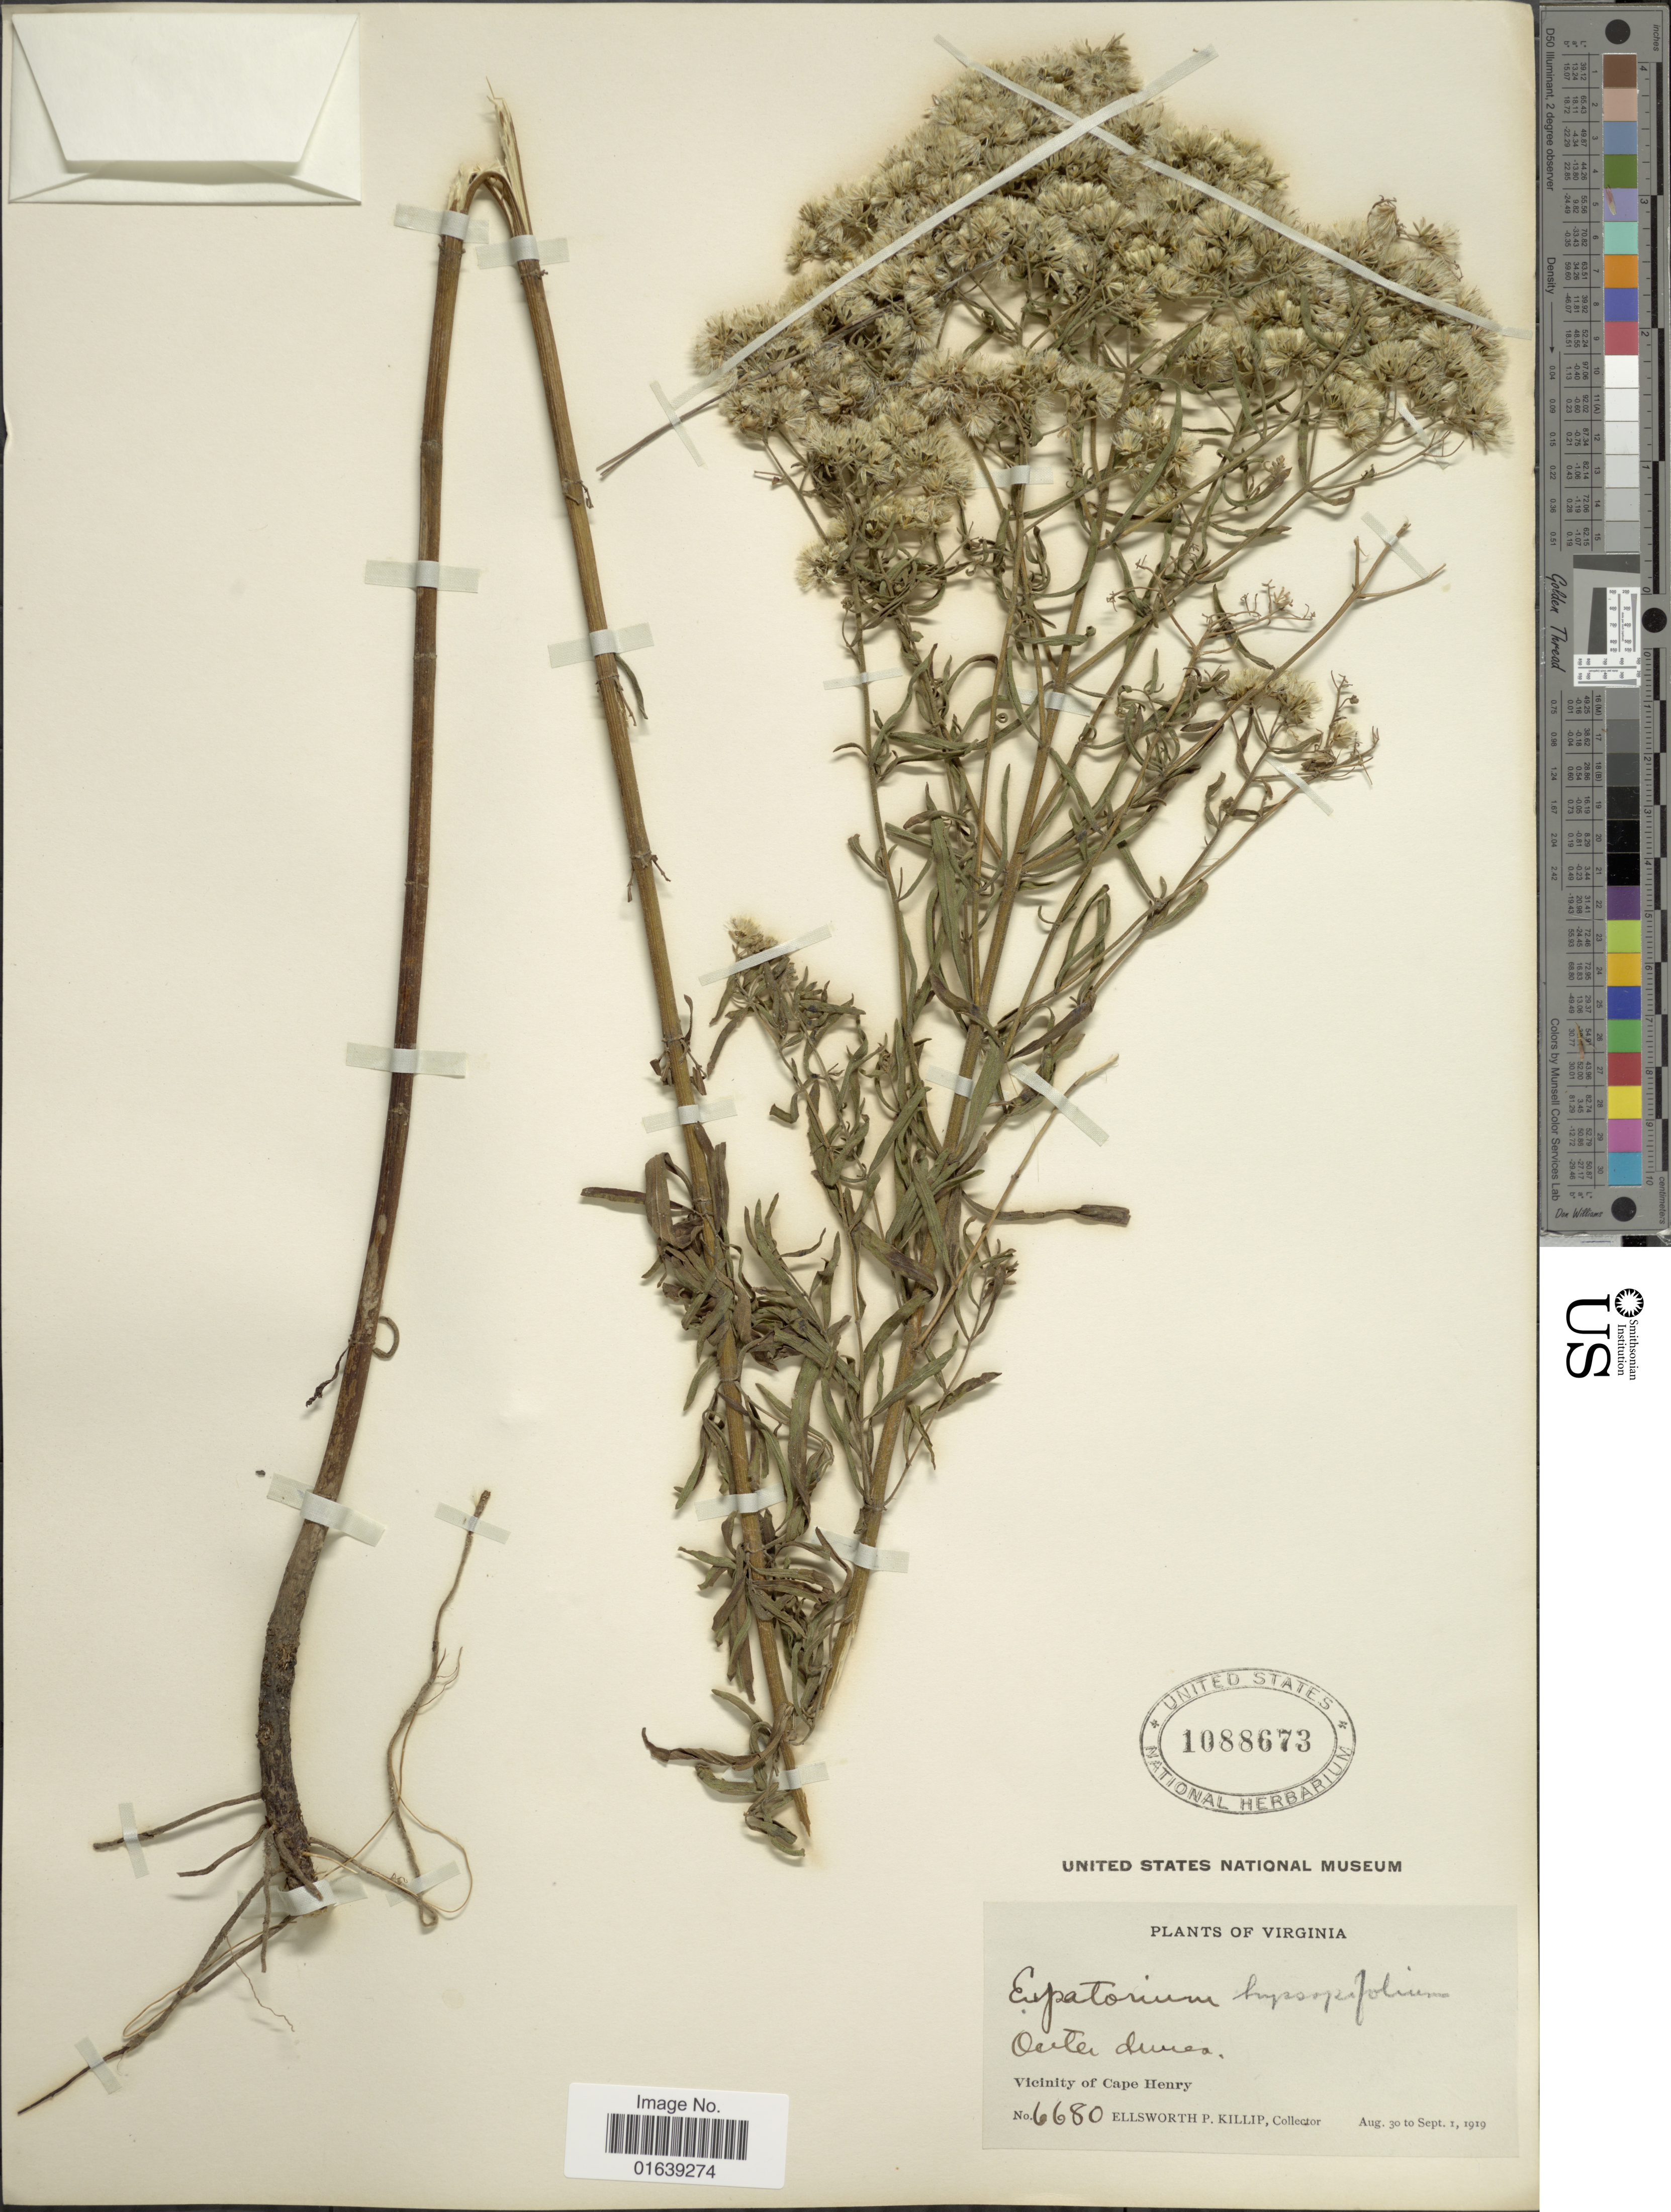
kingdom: Plantae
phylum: Tracheophyta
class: Magnoliopsida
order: Asterales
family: Asteraceae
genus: Eupatorium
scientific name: Eupatorium hyssopifolium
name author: L.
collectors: E. P. Killip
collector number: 6680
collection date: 1919-08-30/1919-09-01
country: United States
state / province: Virginia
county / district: City of Virginia Beach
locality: Vicinity of Cape Henry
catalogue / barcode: US 1088673